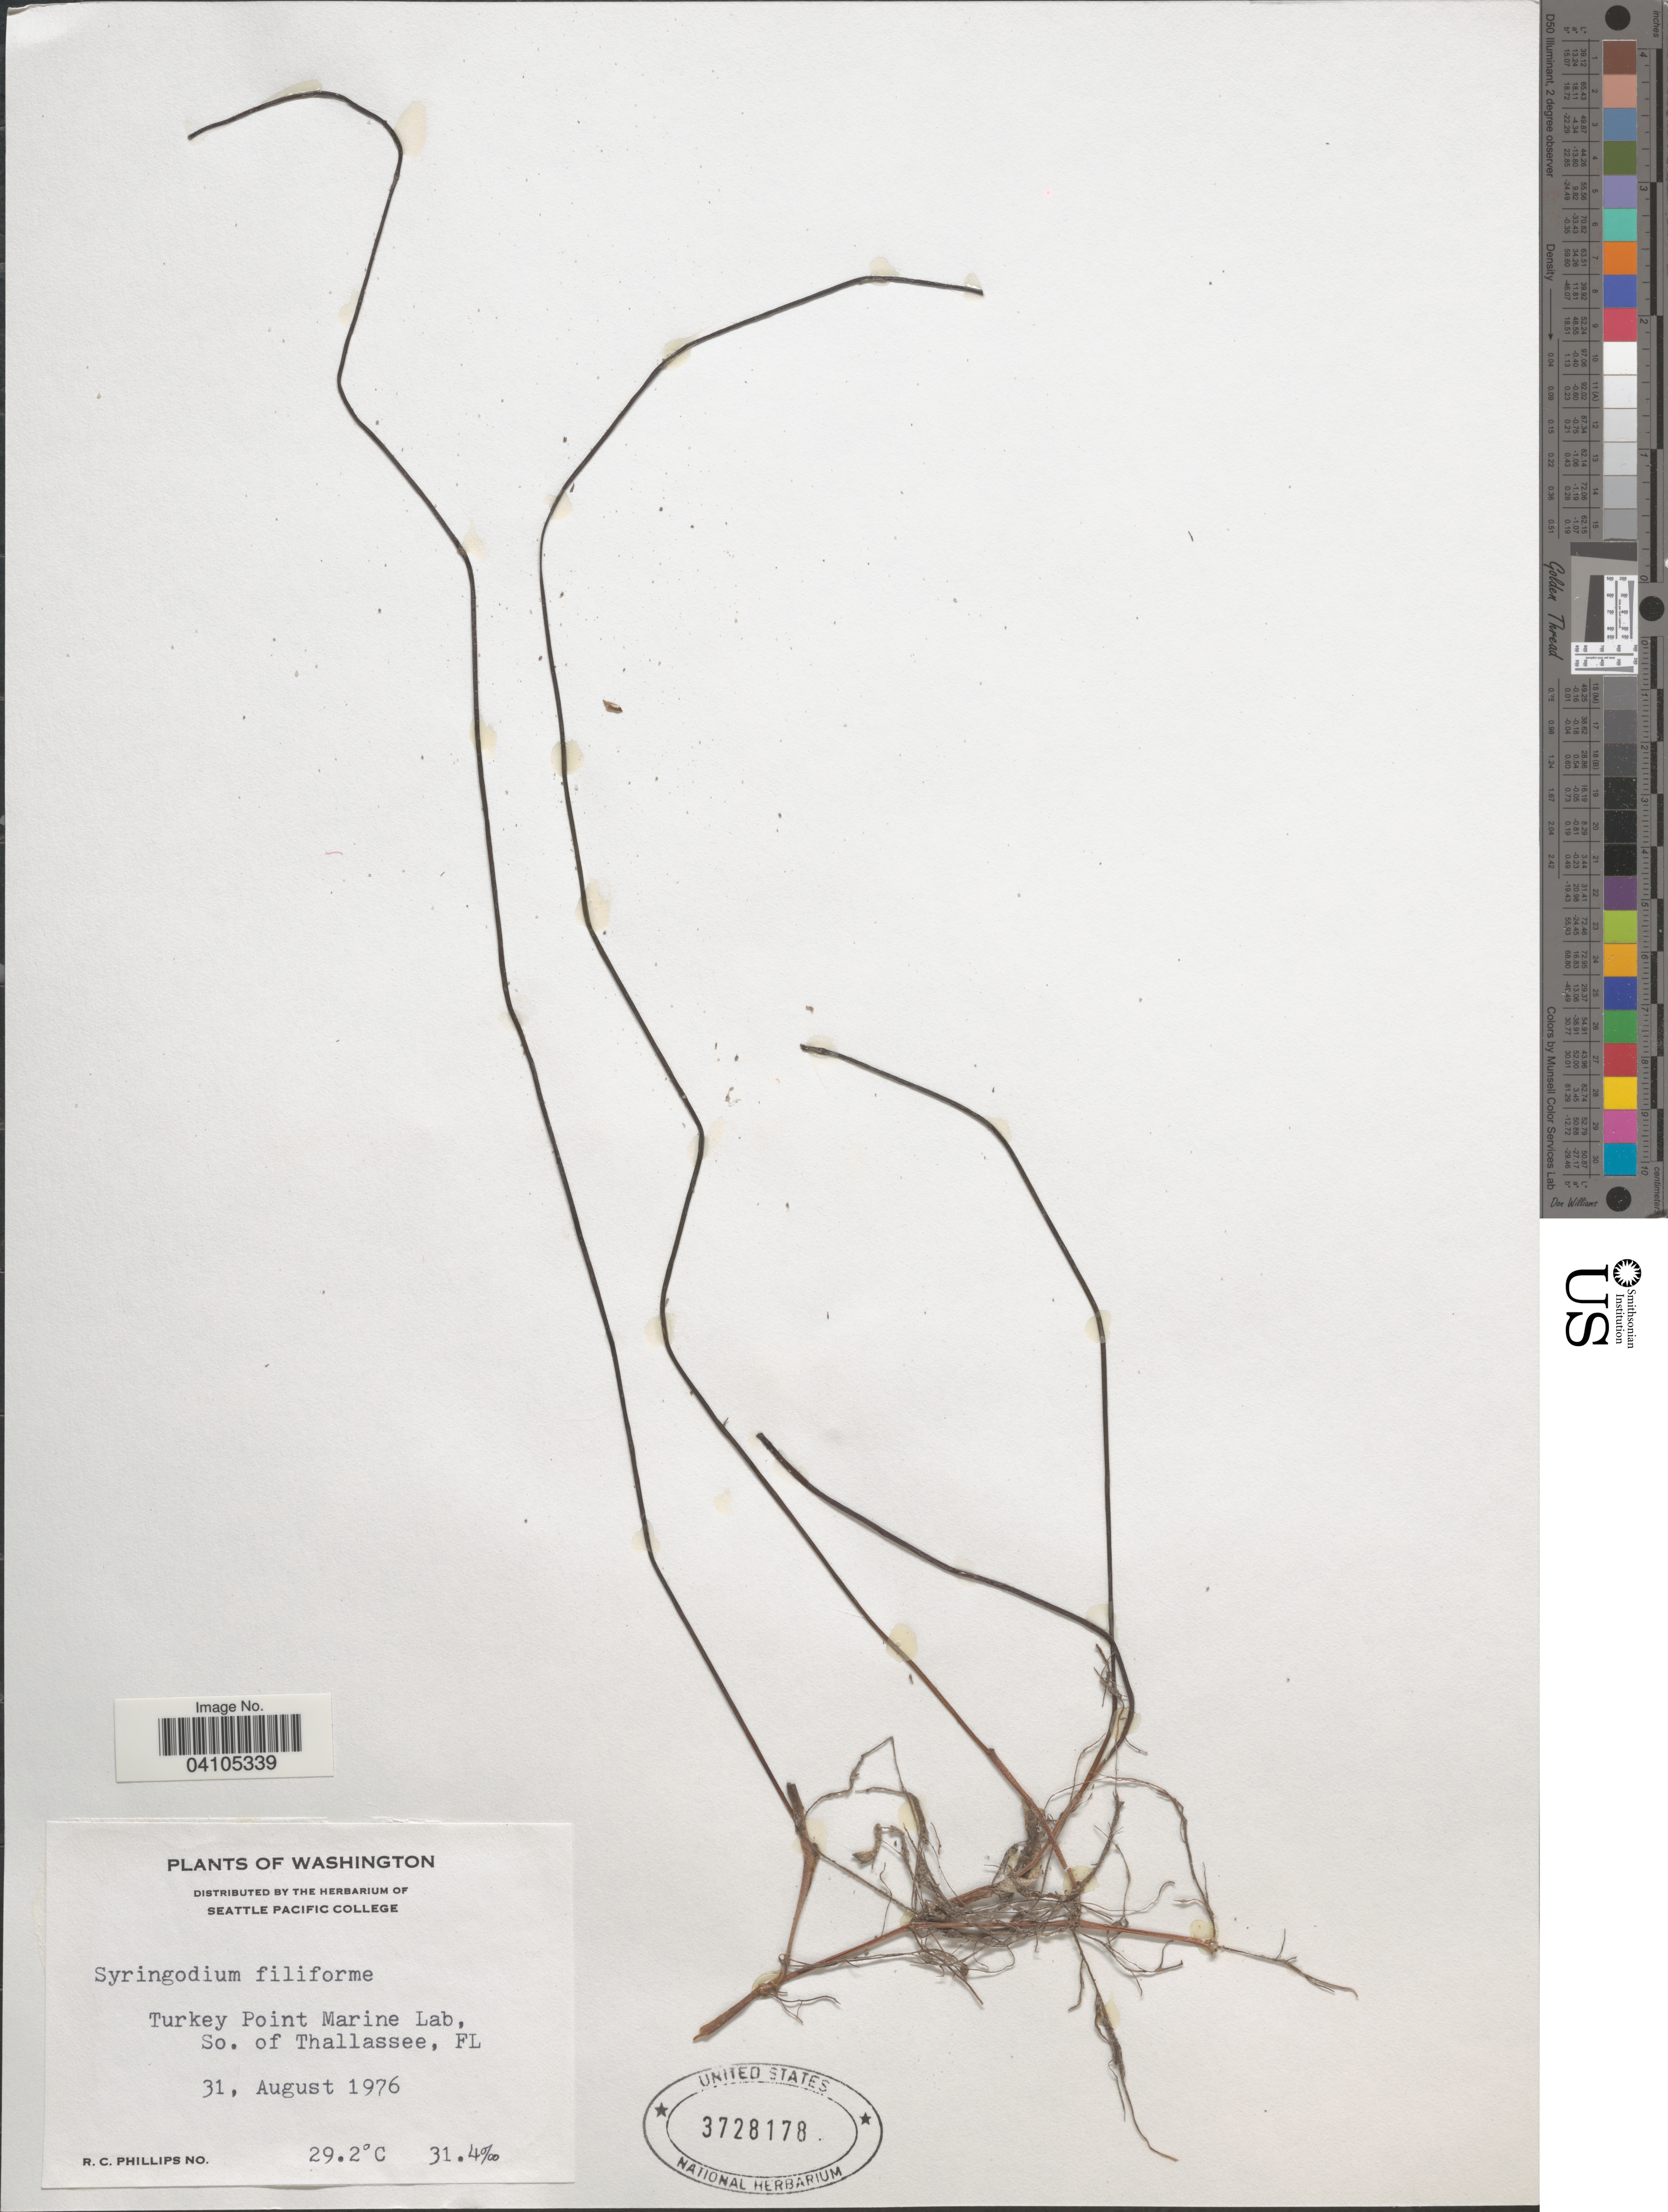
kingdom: Plantae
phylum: Tracheophyta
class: Liliopsida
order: Alismatales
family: Cymodoceaceae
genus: Syringodium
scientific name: Syringodium filiforme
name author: Kütz.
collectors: R. C. Phillips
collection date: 1976-08-31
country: United States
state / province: Florida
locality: Turkey Point Marine Lab, So. of Tallahassee.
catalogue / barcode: US 3728178